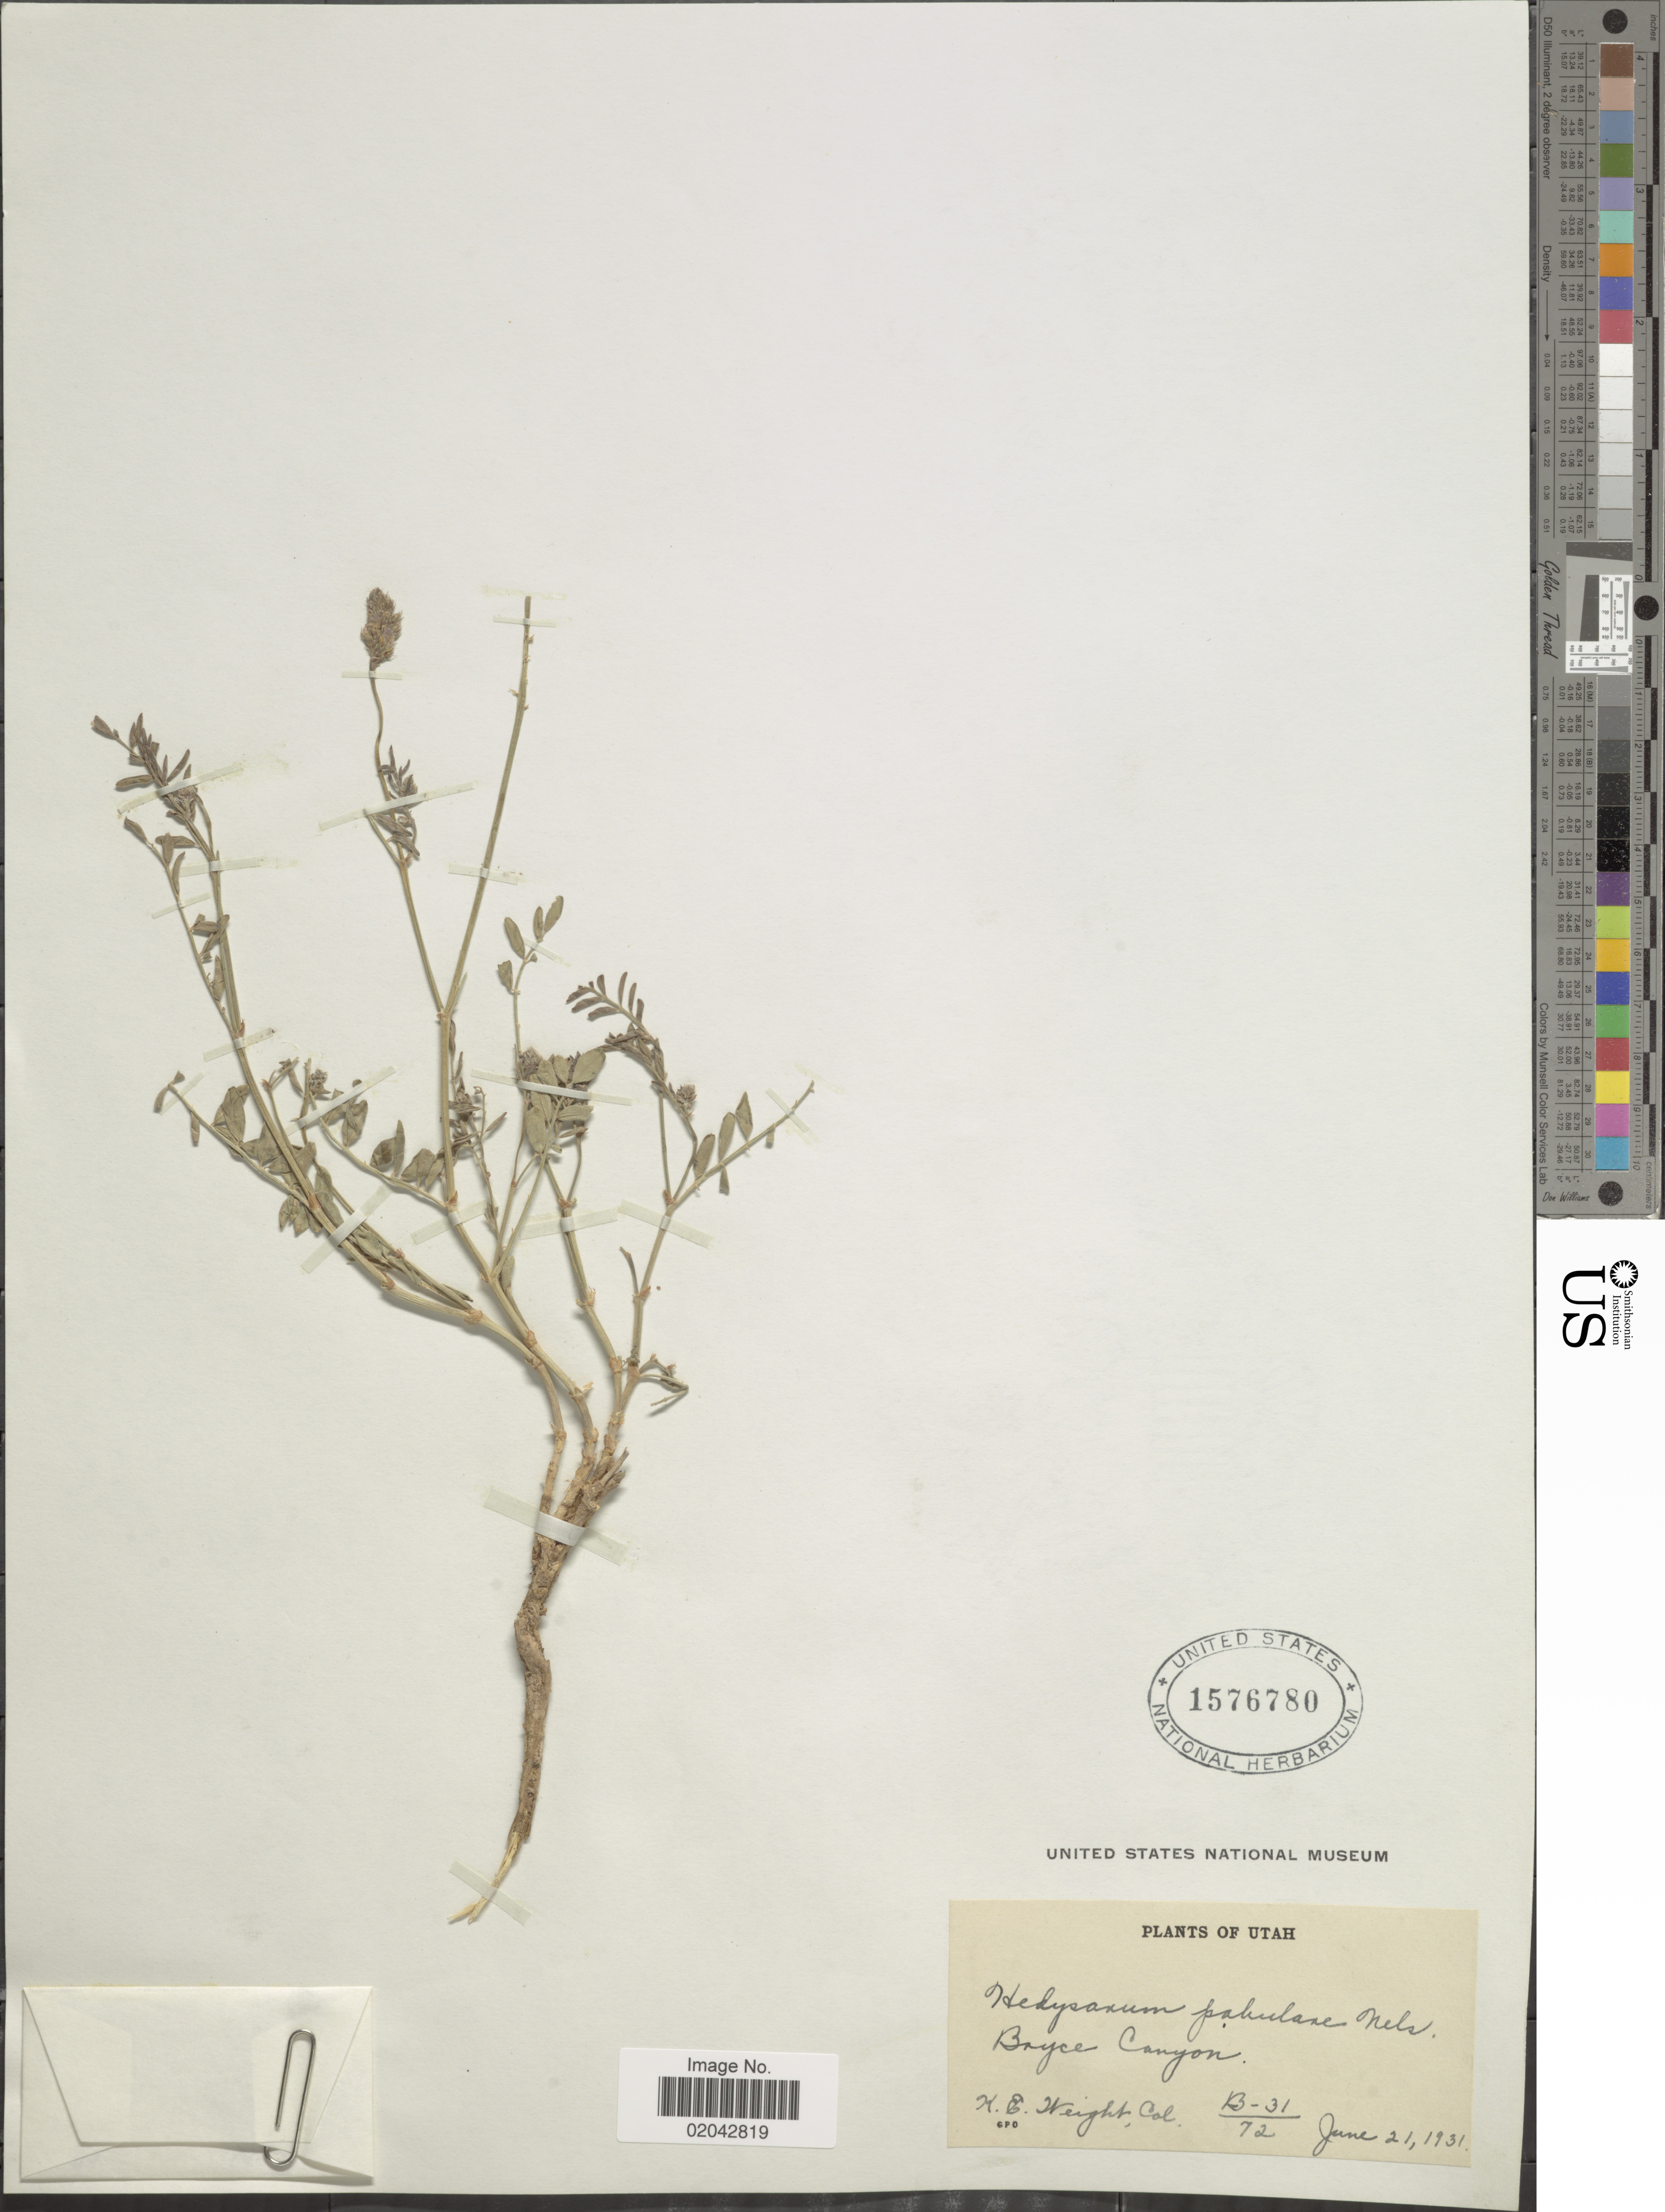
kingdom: Plantae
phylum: Tracheophyta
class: Magnoliopsida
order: Fabales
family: Fabaceae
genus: Hedysarum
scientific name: Hedysarum pabulare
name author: A. Nelson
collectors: K. Weight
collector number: B-31/72*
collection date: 1931-06-21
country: United States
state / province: Utah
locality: Bryce Canon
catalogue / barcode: US 1576780